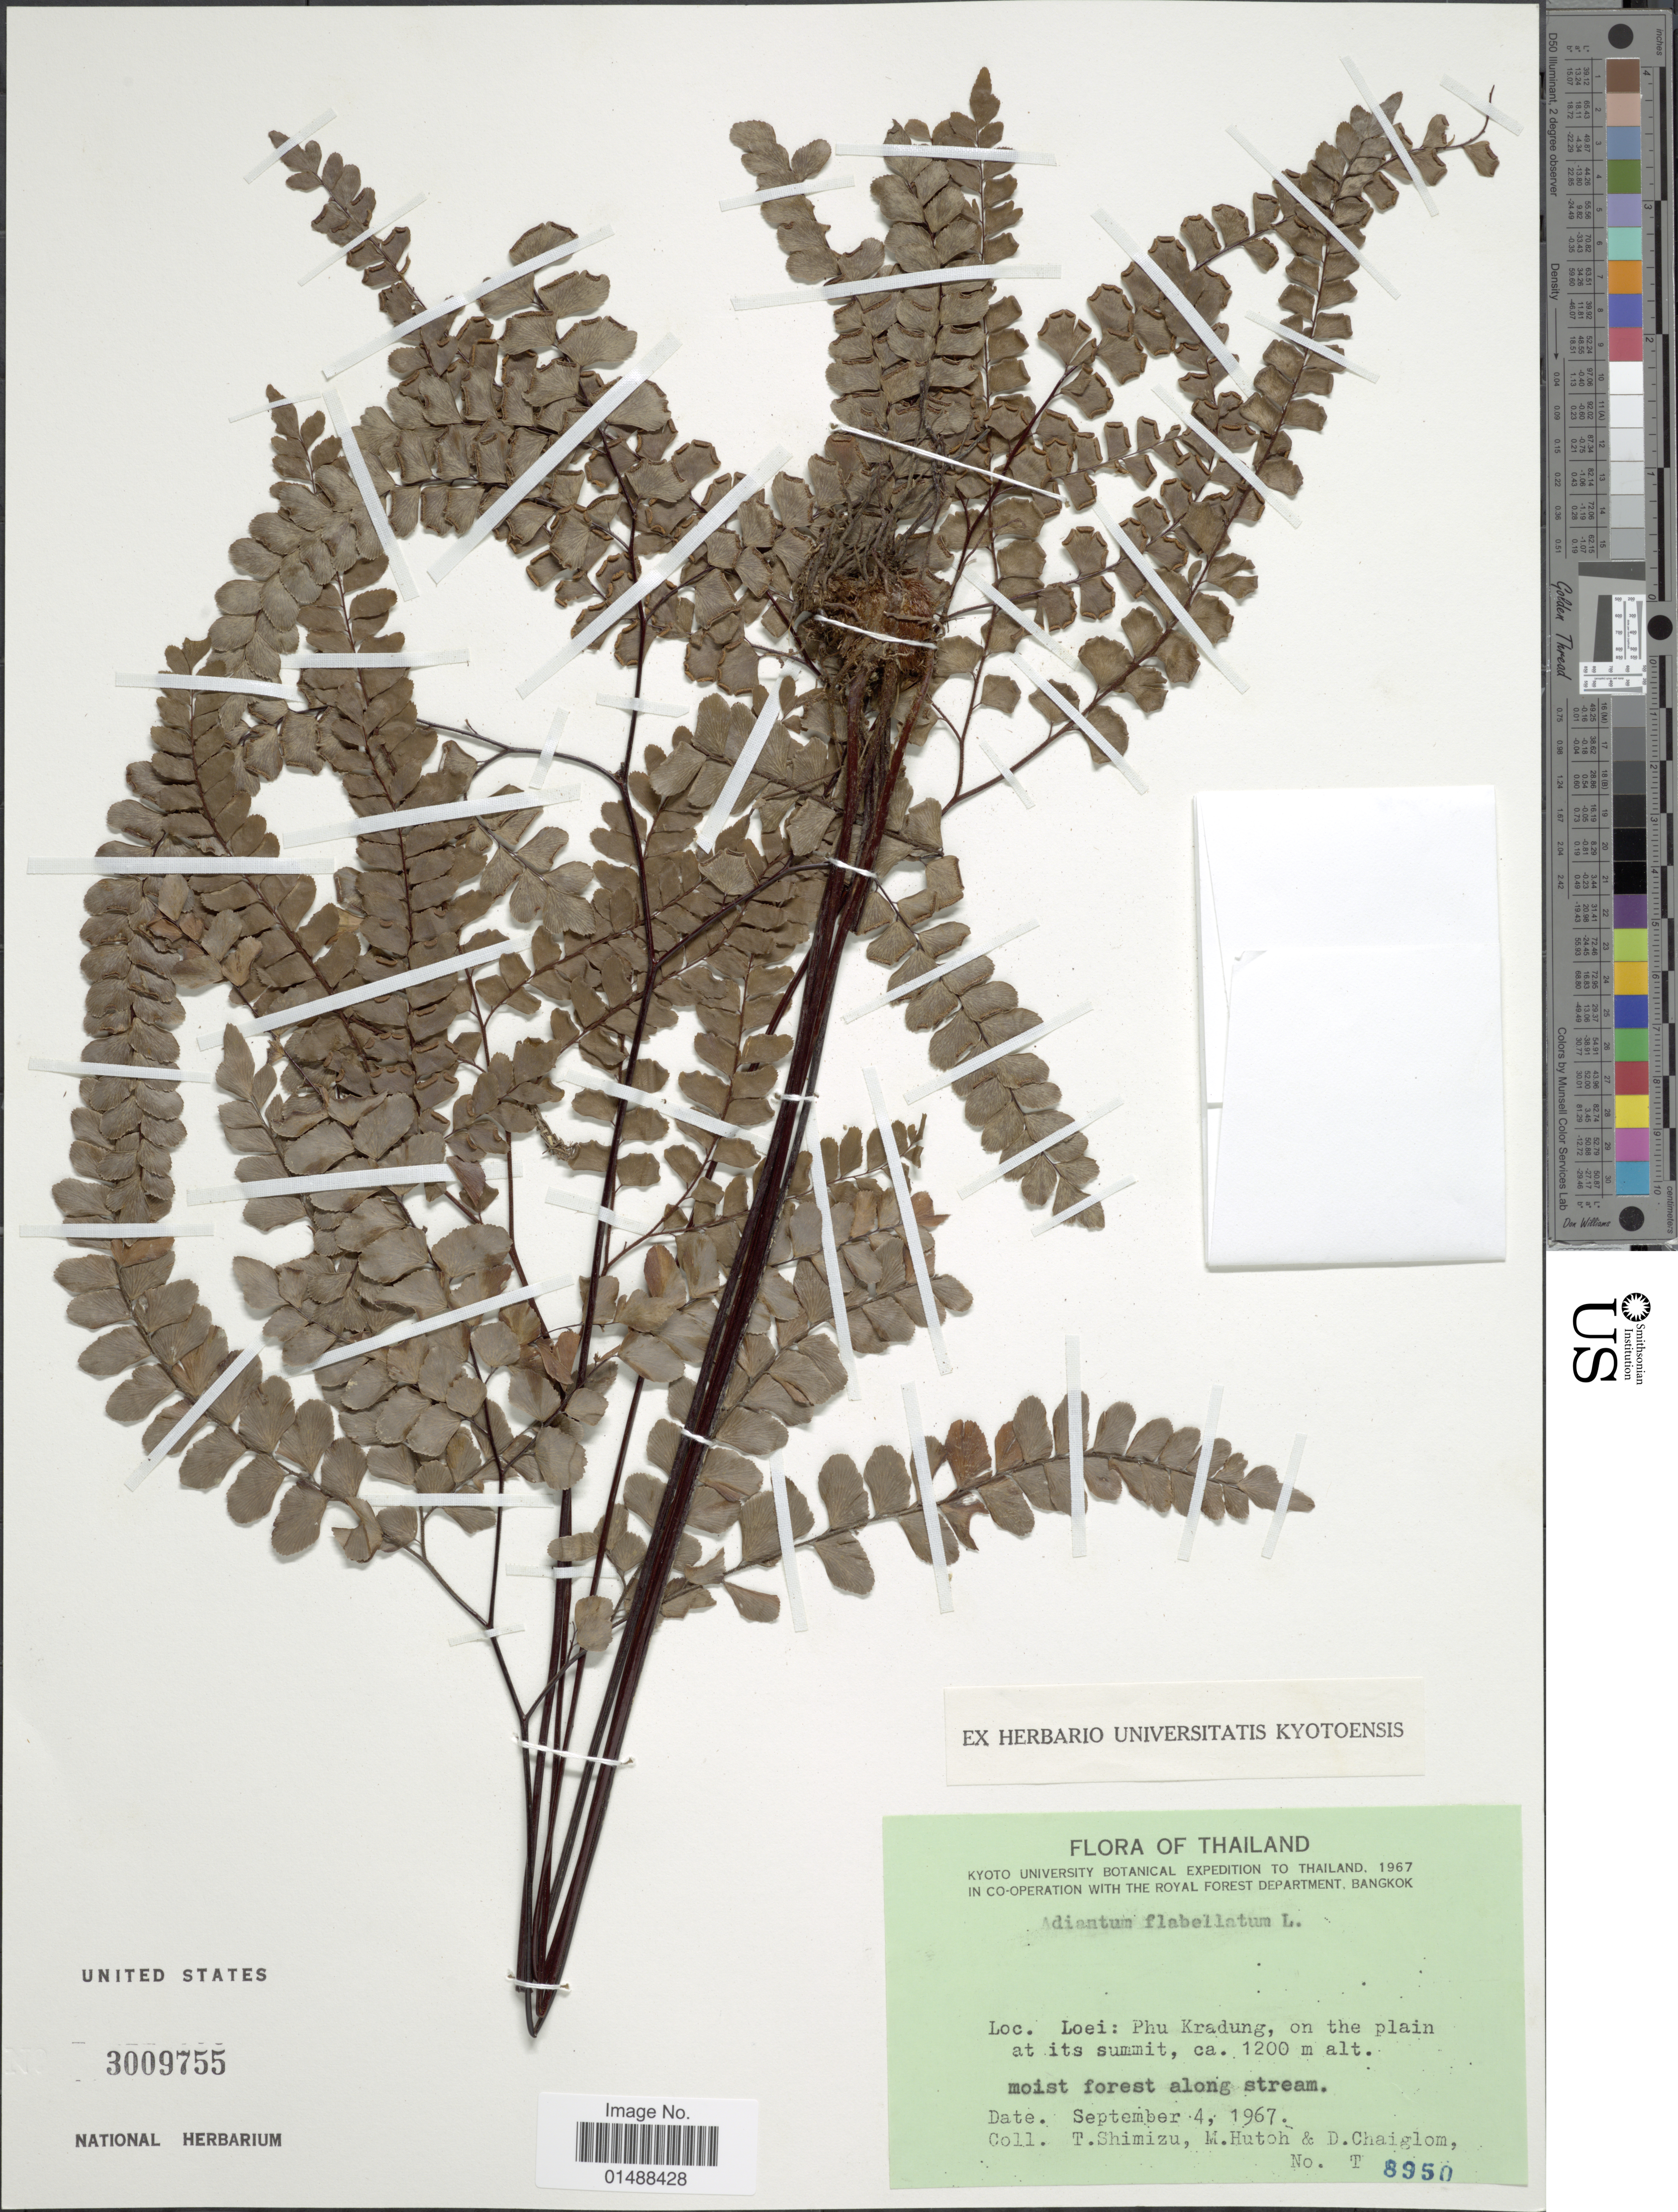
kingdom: Plantae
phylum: Tracheophyta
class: Polypodiopsida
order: Polypodiales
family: Pteridaceae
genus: Adiantum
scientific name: Adiantum flabellulatum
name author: L.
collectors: T. Shimizu, M. Hutoh & D. Chaiglom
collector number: T8950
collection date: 1967-09-04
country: Thailand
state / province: Loei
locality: Thailand, Loei: Phu Kradung.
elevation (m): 1200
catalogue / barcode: US 3009755